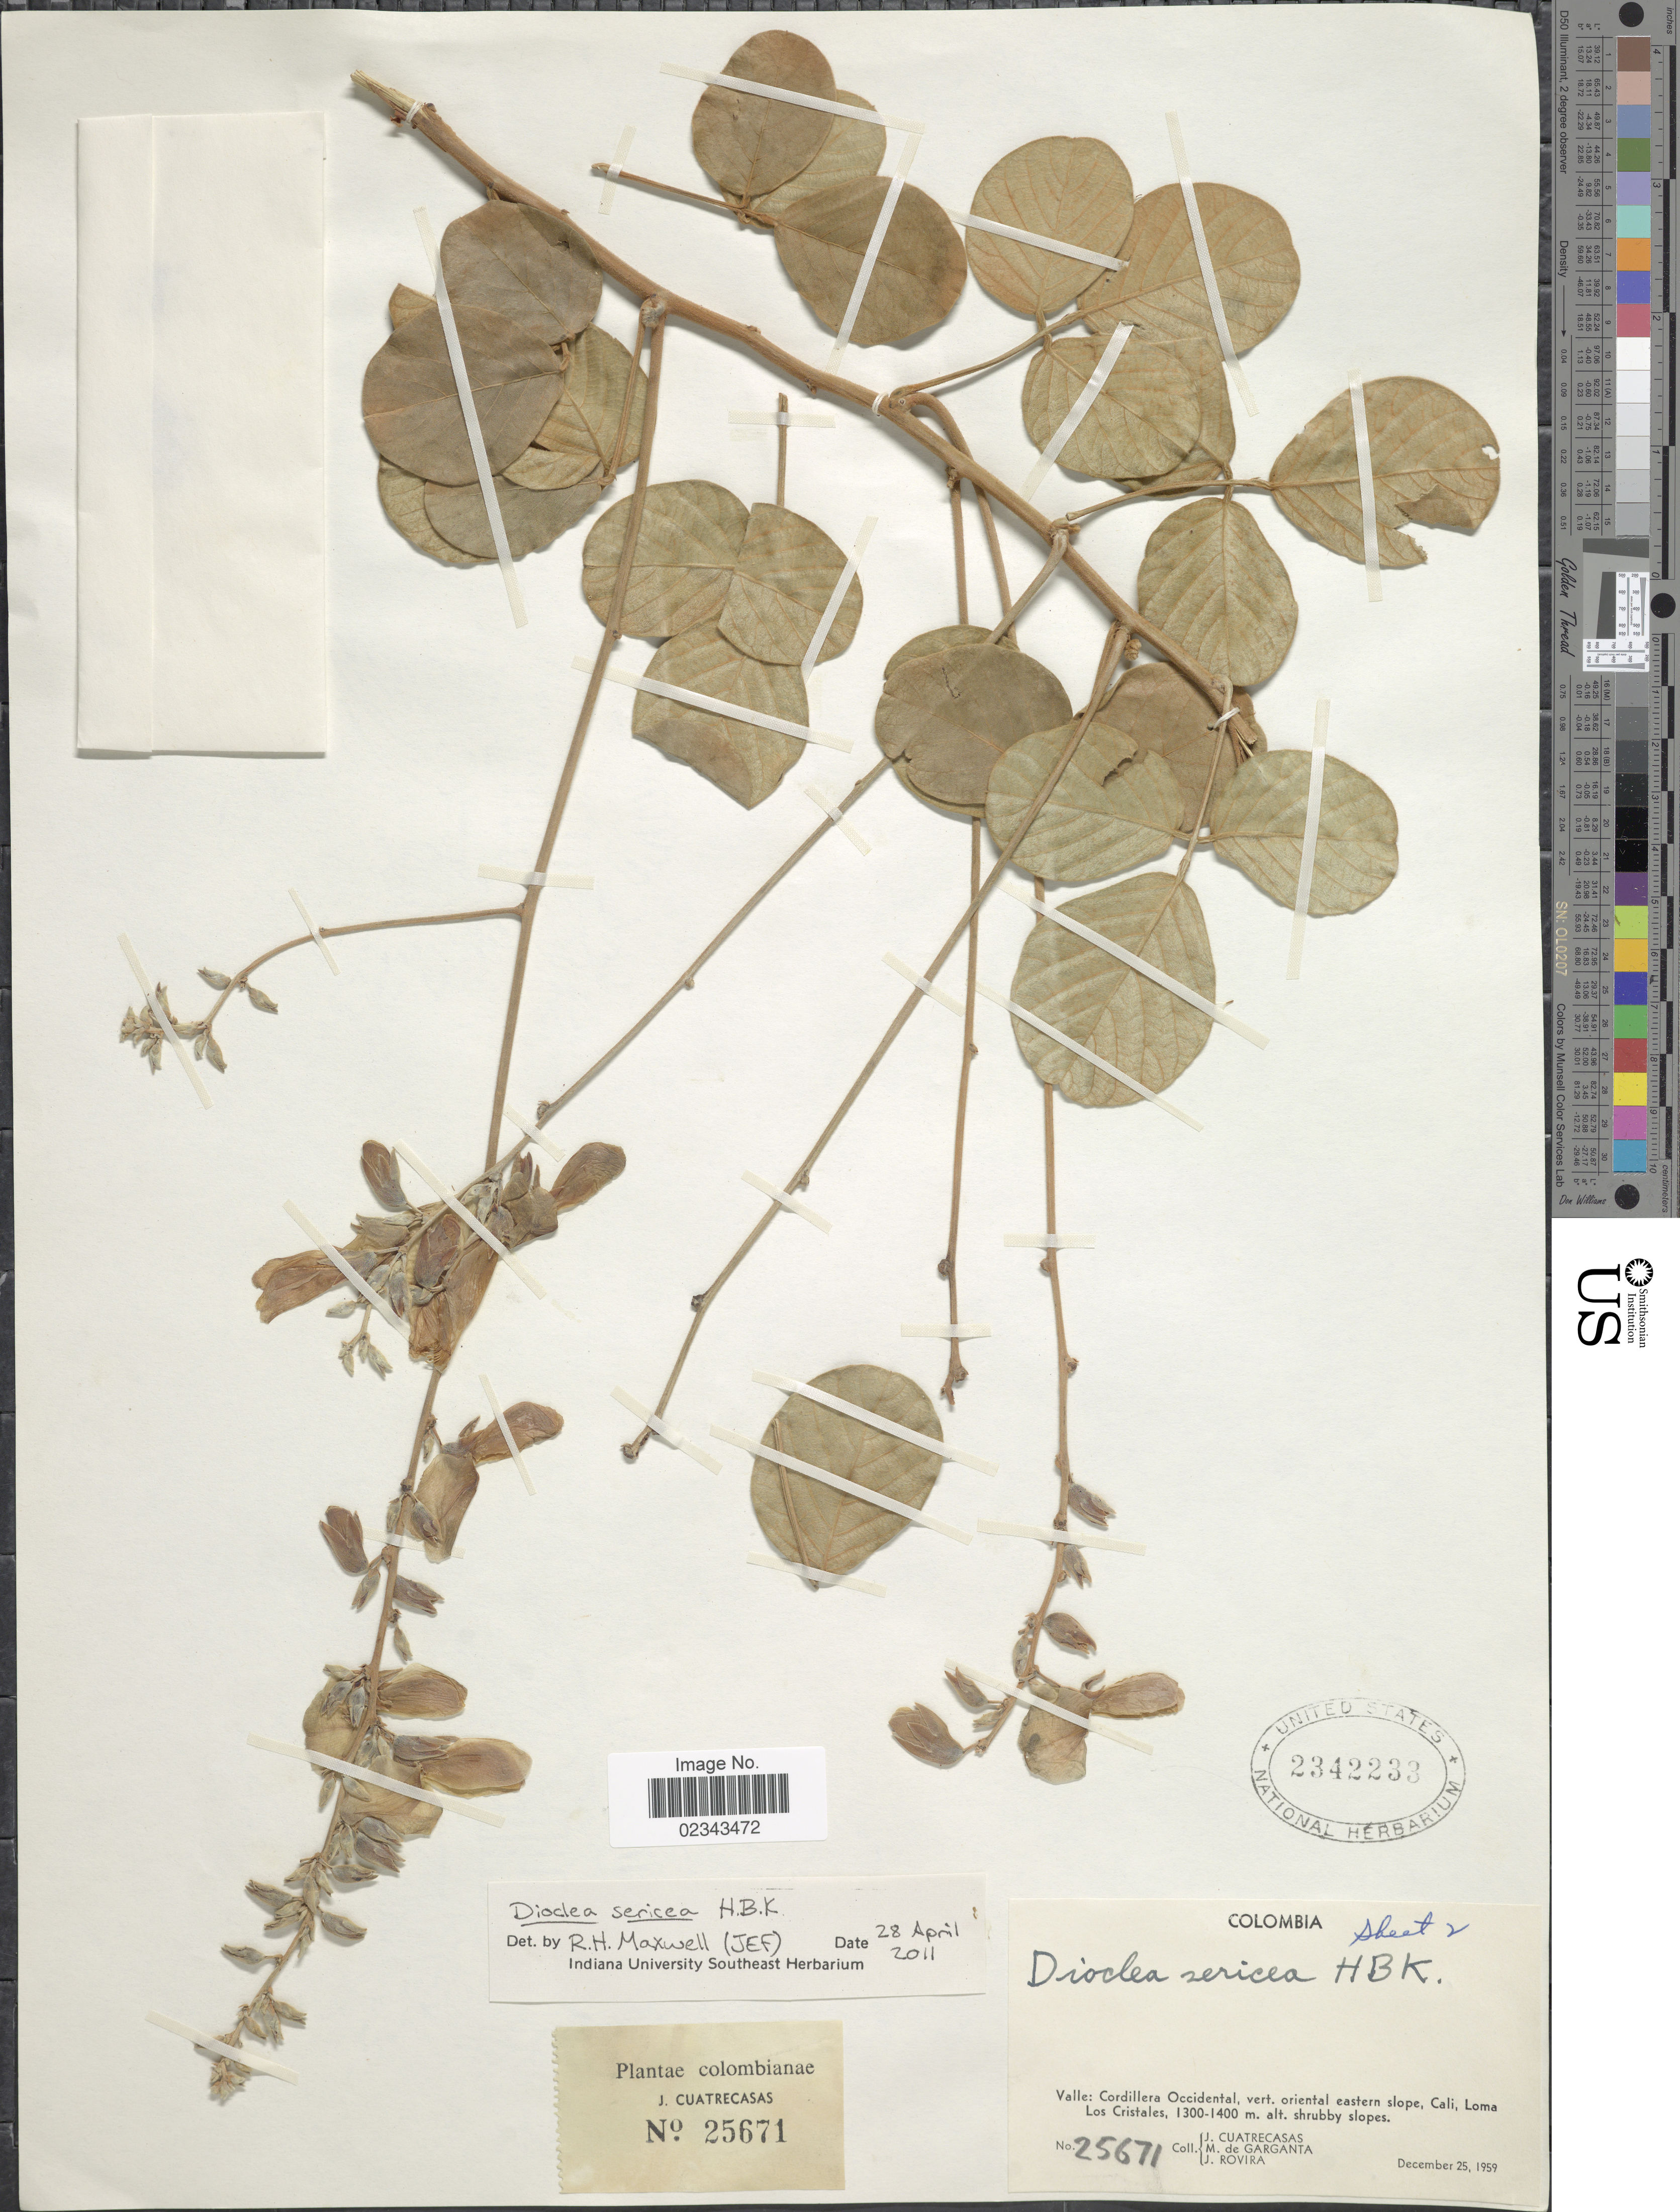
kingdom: Plantae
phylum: Tracheophyta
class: Magnoliopsida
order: Fabales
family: Fabaceae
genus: Dioclea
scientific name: Dioclea sericea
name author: Kunth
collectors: J. Cuatrecasas, M. Garganta & J. Rovira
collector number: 25671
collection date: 1959-12-25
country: Colombia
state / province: Valle del Cauca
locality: Valle: Cordillera Occidental, vert. oriental eastern slope, Cali, Loma Los Cristales, shrubby slopes.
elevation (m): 1300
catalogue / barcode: US 2342233